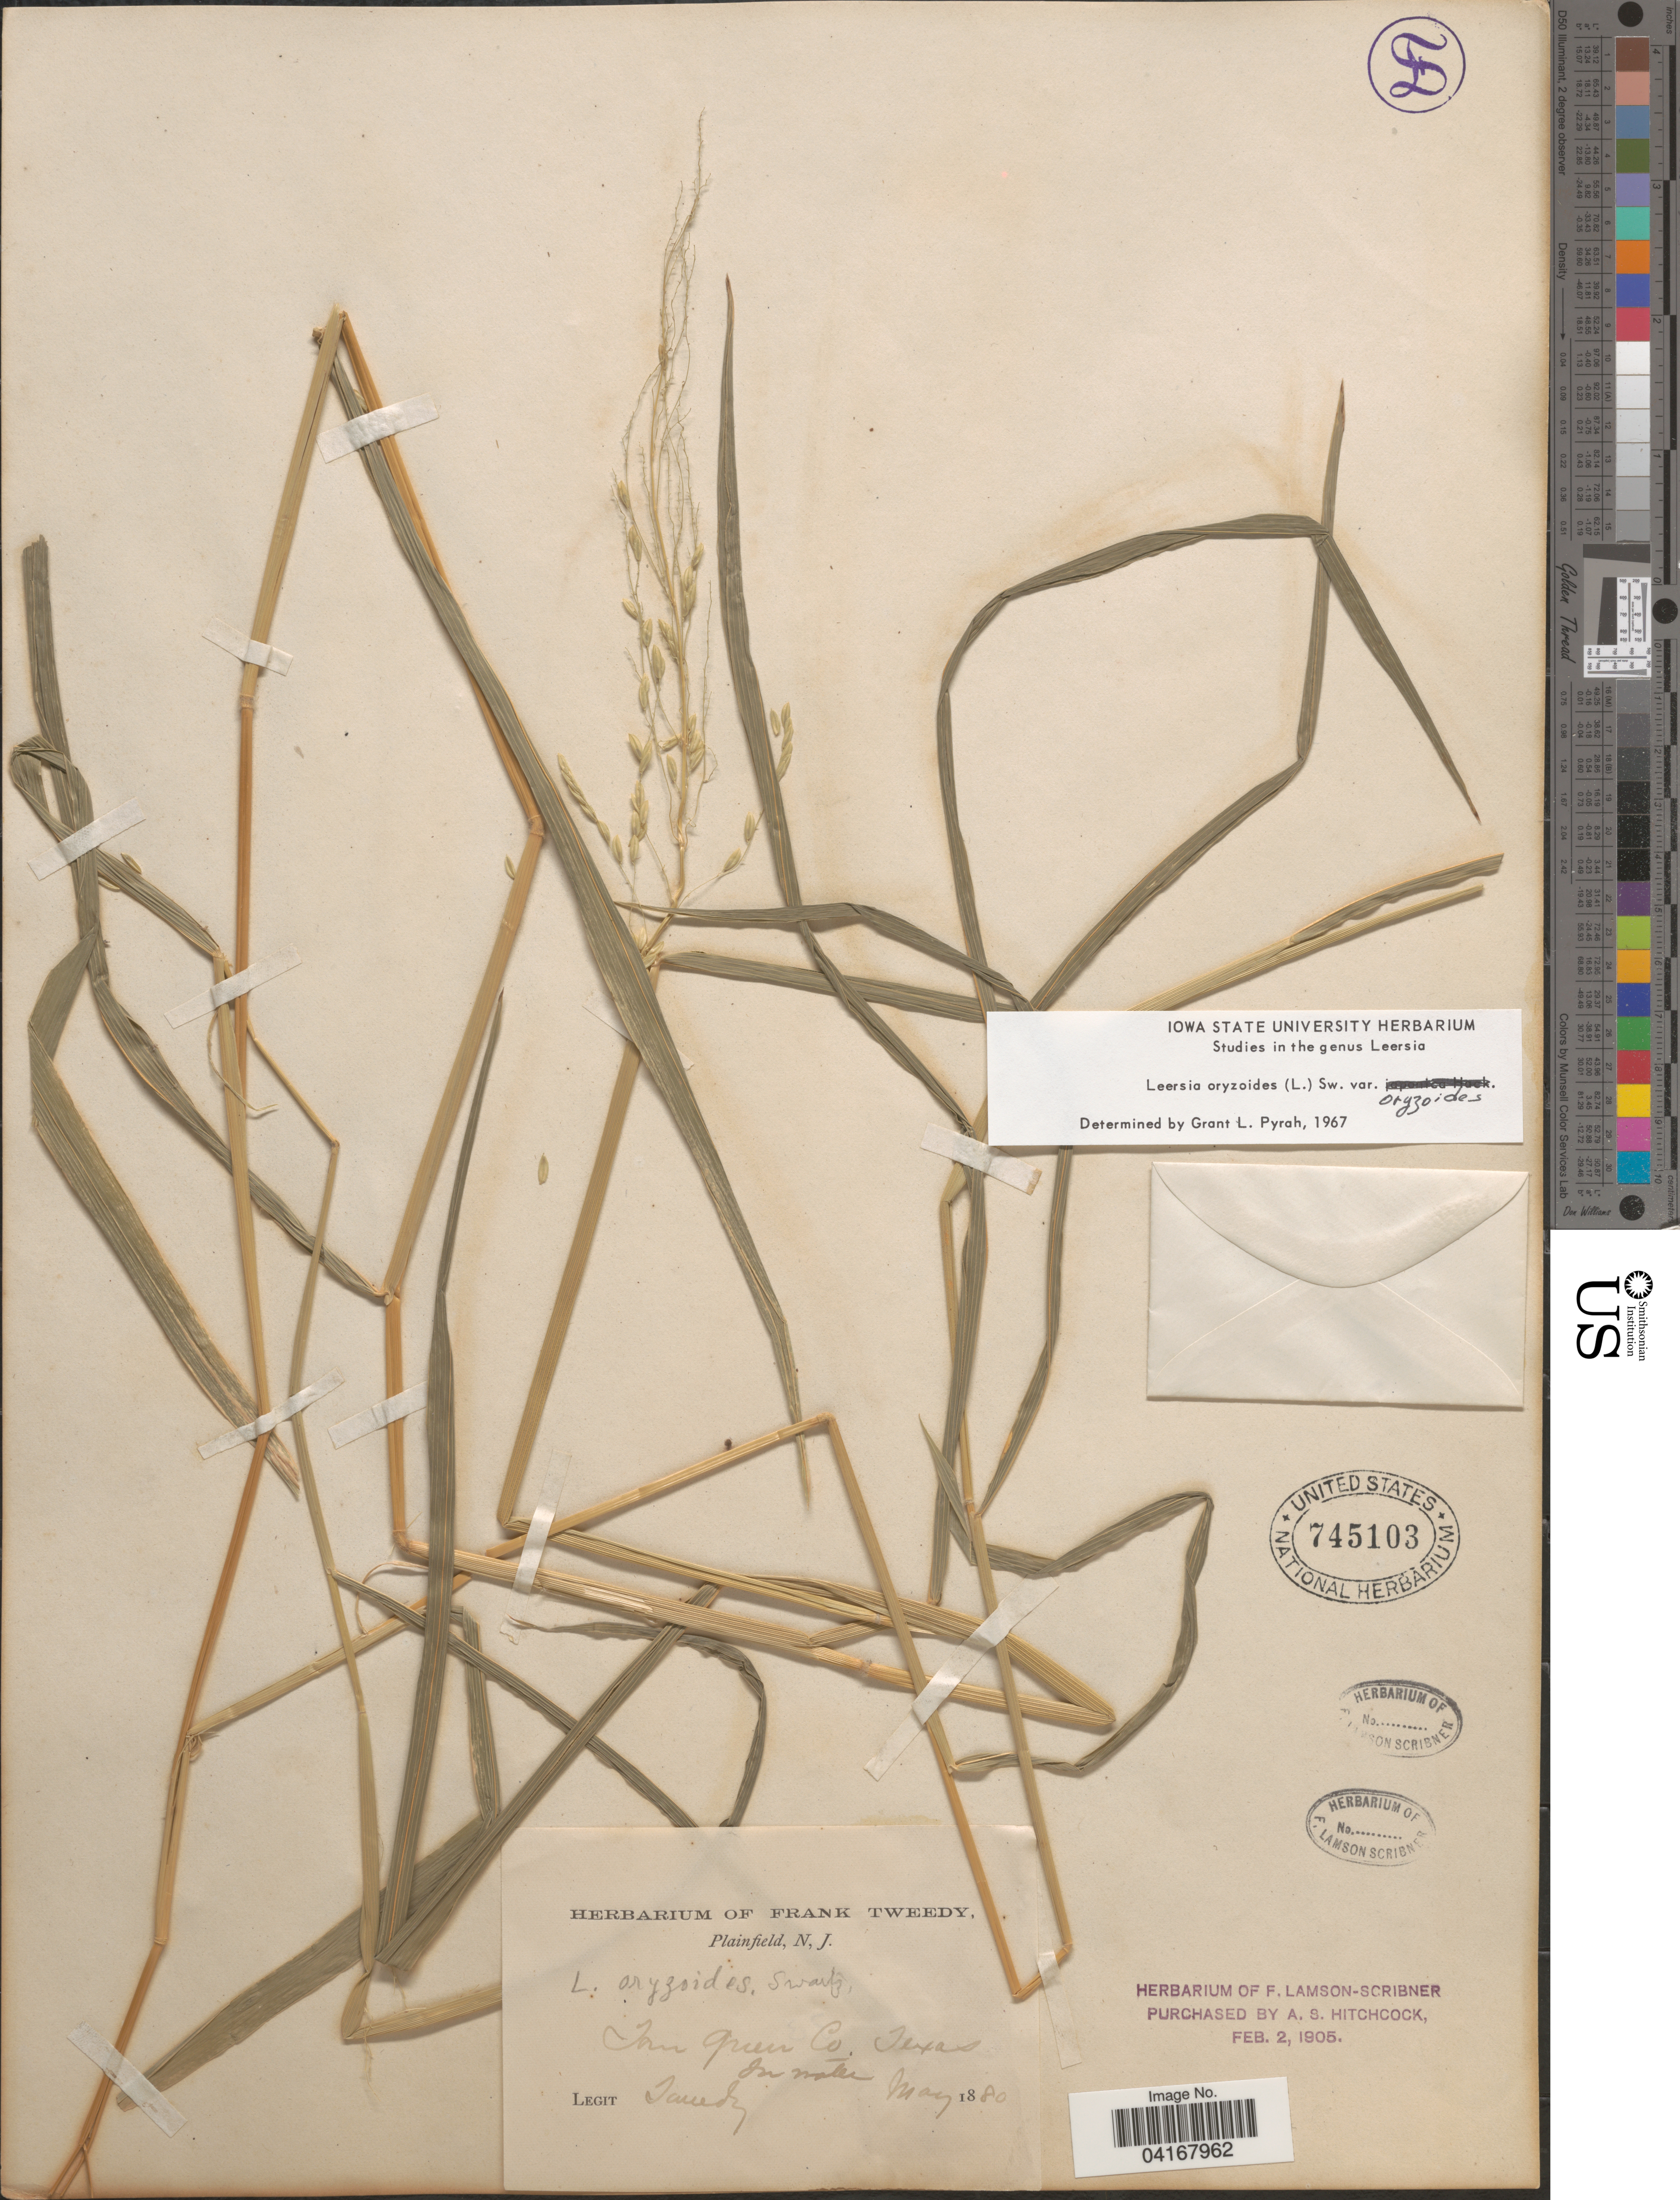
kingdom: Plantae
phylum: Tracheophyta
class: Liliopsida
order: Poales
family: Poaceae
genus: Leersia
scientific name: Leersia oryzoides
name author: (L.) Sw.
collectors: F. Tweedy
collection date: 1880-05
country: United States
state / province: Texas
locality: Tom Green Co.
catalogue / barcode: US 745103